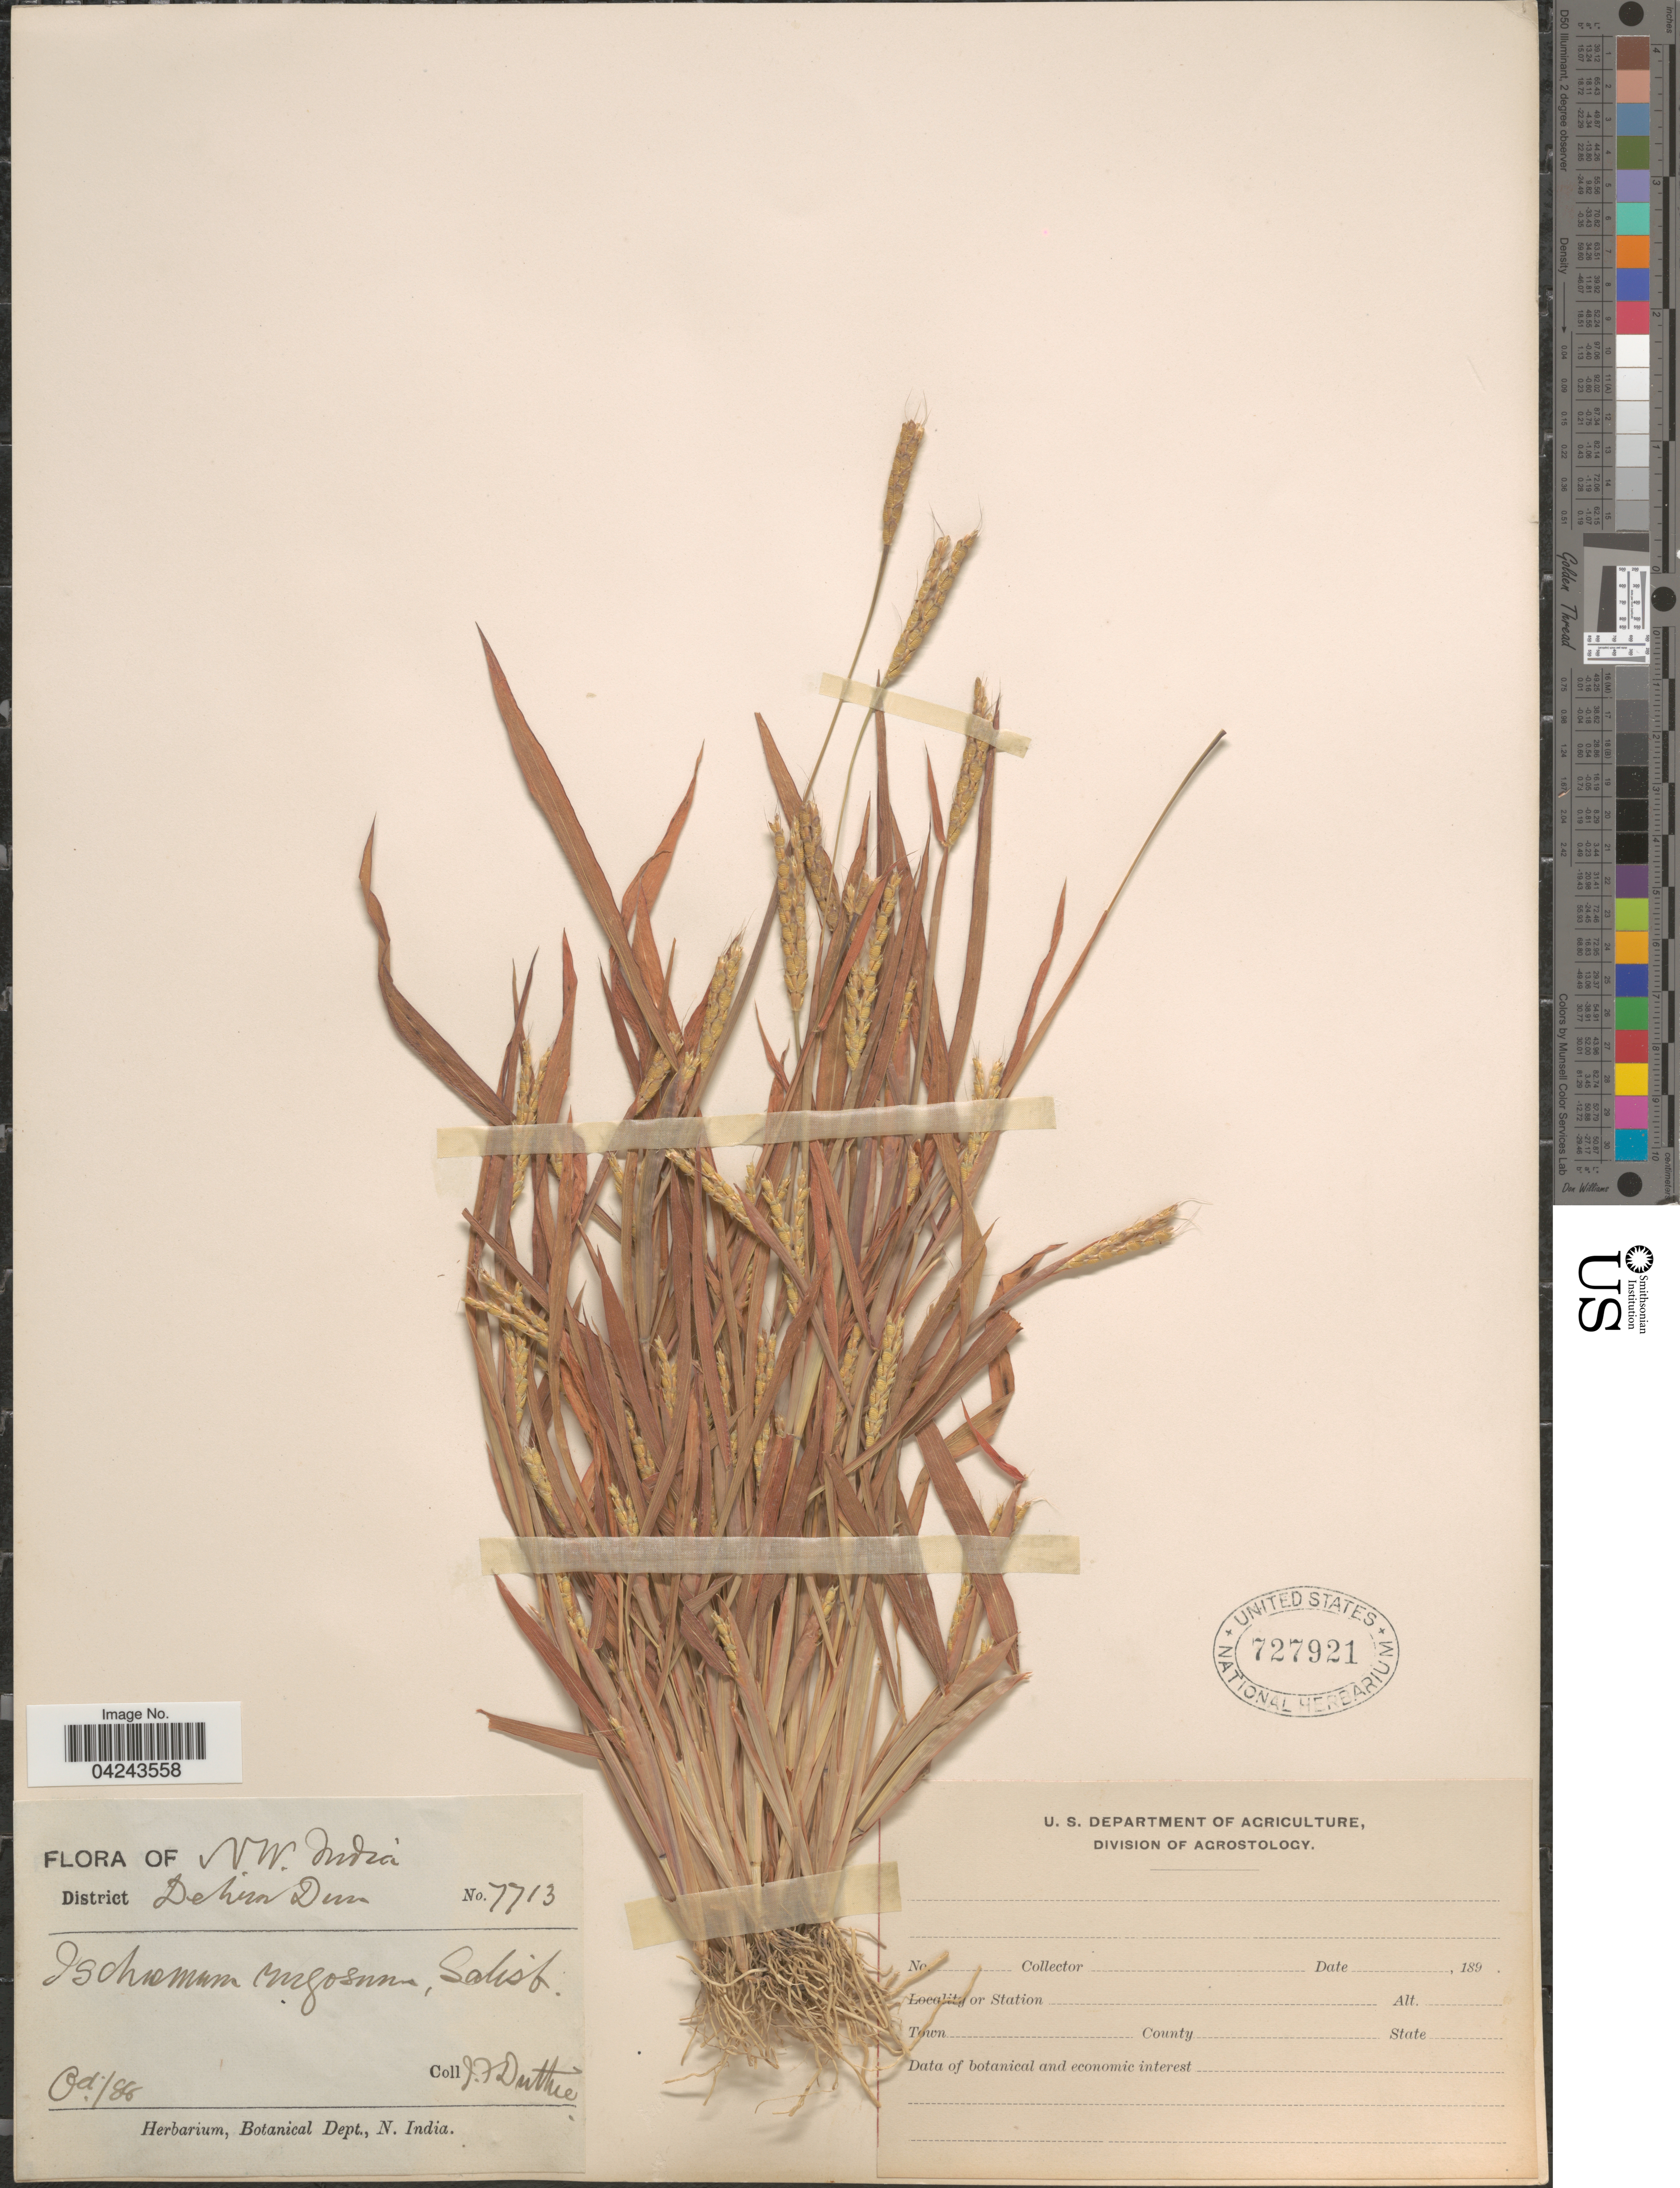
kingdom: Plantae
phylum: Tracheophyta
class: Liliopsida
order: Poales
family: Poaceae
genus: Ischaemum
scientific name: Ischaemum rugosum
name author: Salisb.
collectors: J. F. Duthie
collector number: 7713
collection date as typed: Transcribed d/m/y: /10/88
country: India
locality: N.W. India. District Dehra Dun.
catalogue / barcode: US 727921